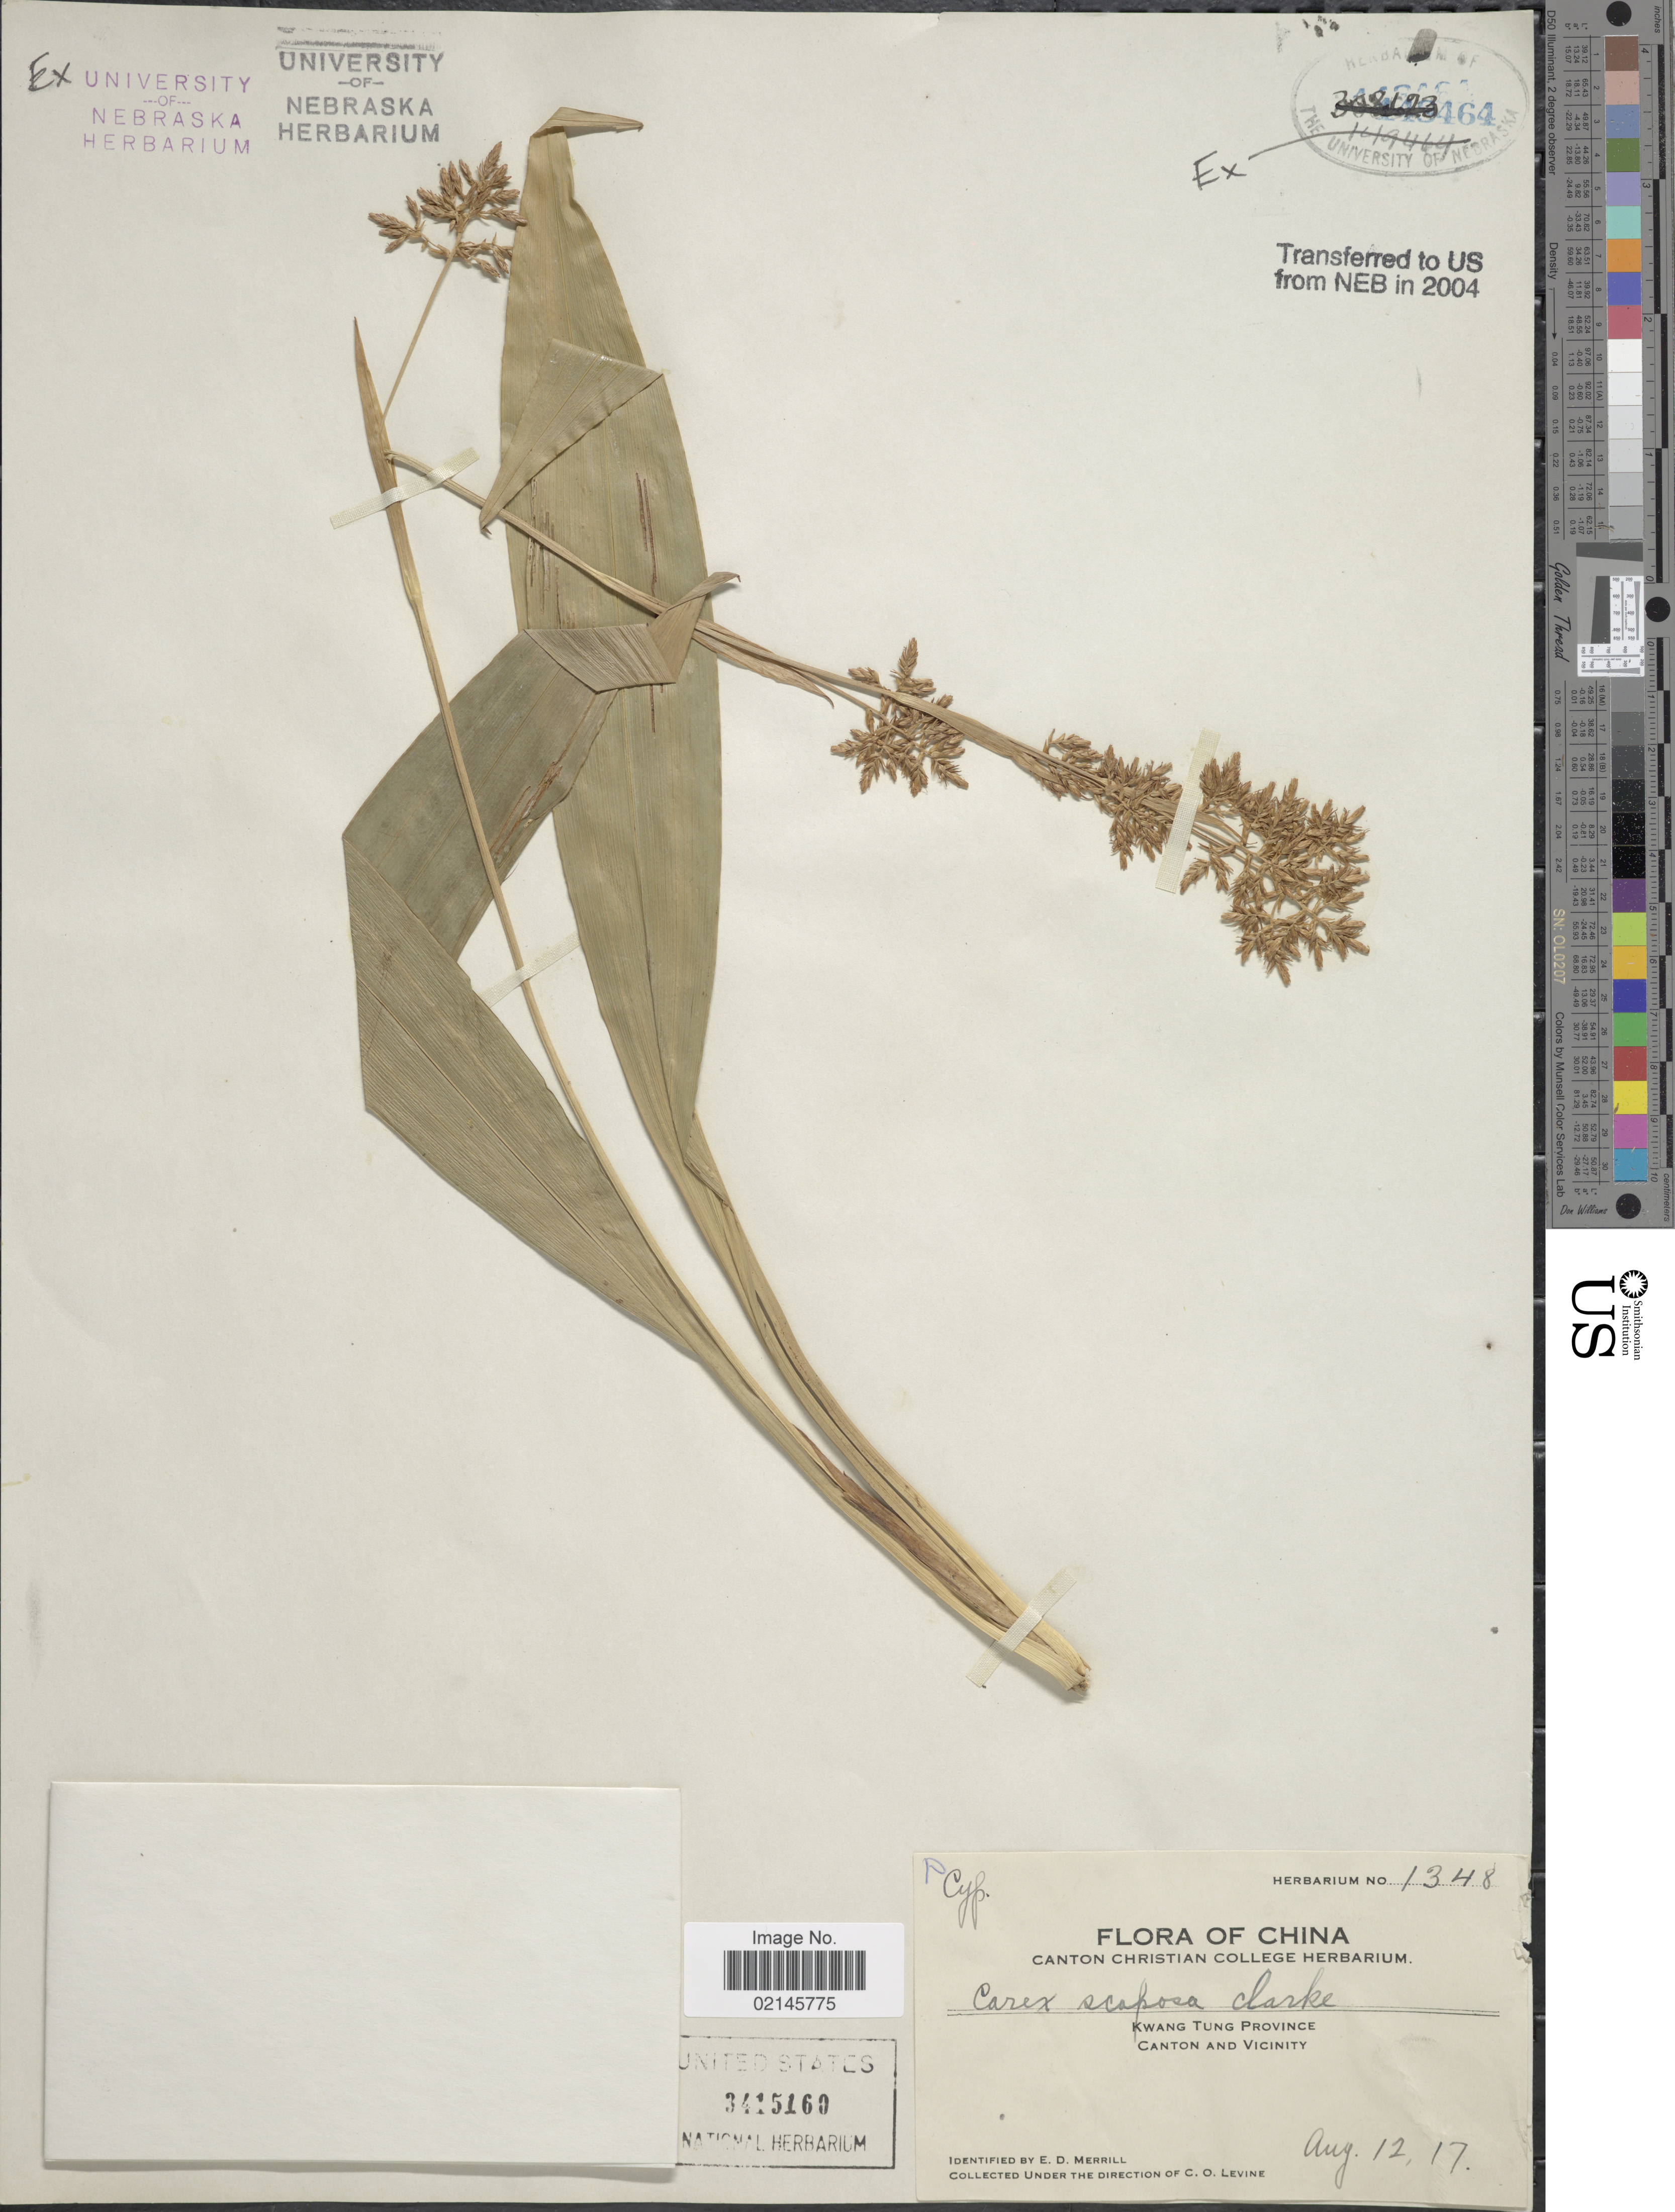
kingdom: Plantae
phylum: Tracheophyta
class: Liliopsida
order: Poales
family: Cyperaceae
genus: Carex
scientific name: Carex scaposa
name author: C.B. Clarke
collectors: C. O. Levine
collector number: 1348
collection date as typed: Transcribed d/m/y: 12/8/17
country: China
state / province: Guangdong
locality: Kwang Tung Province, Canton and Vicinity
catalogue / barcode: US 3415160